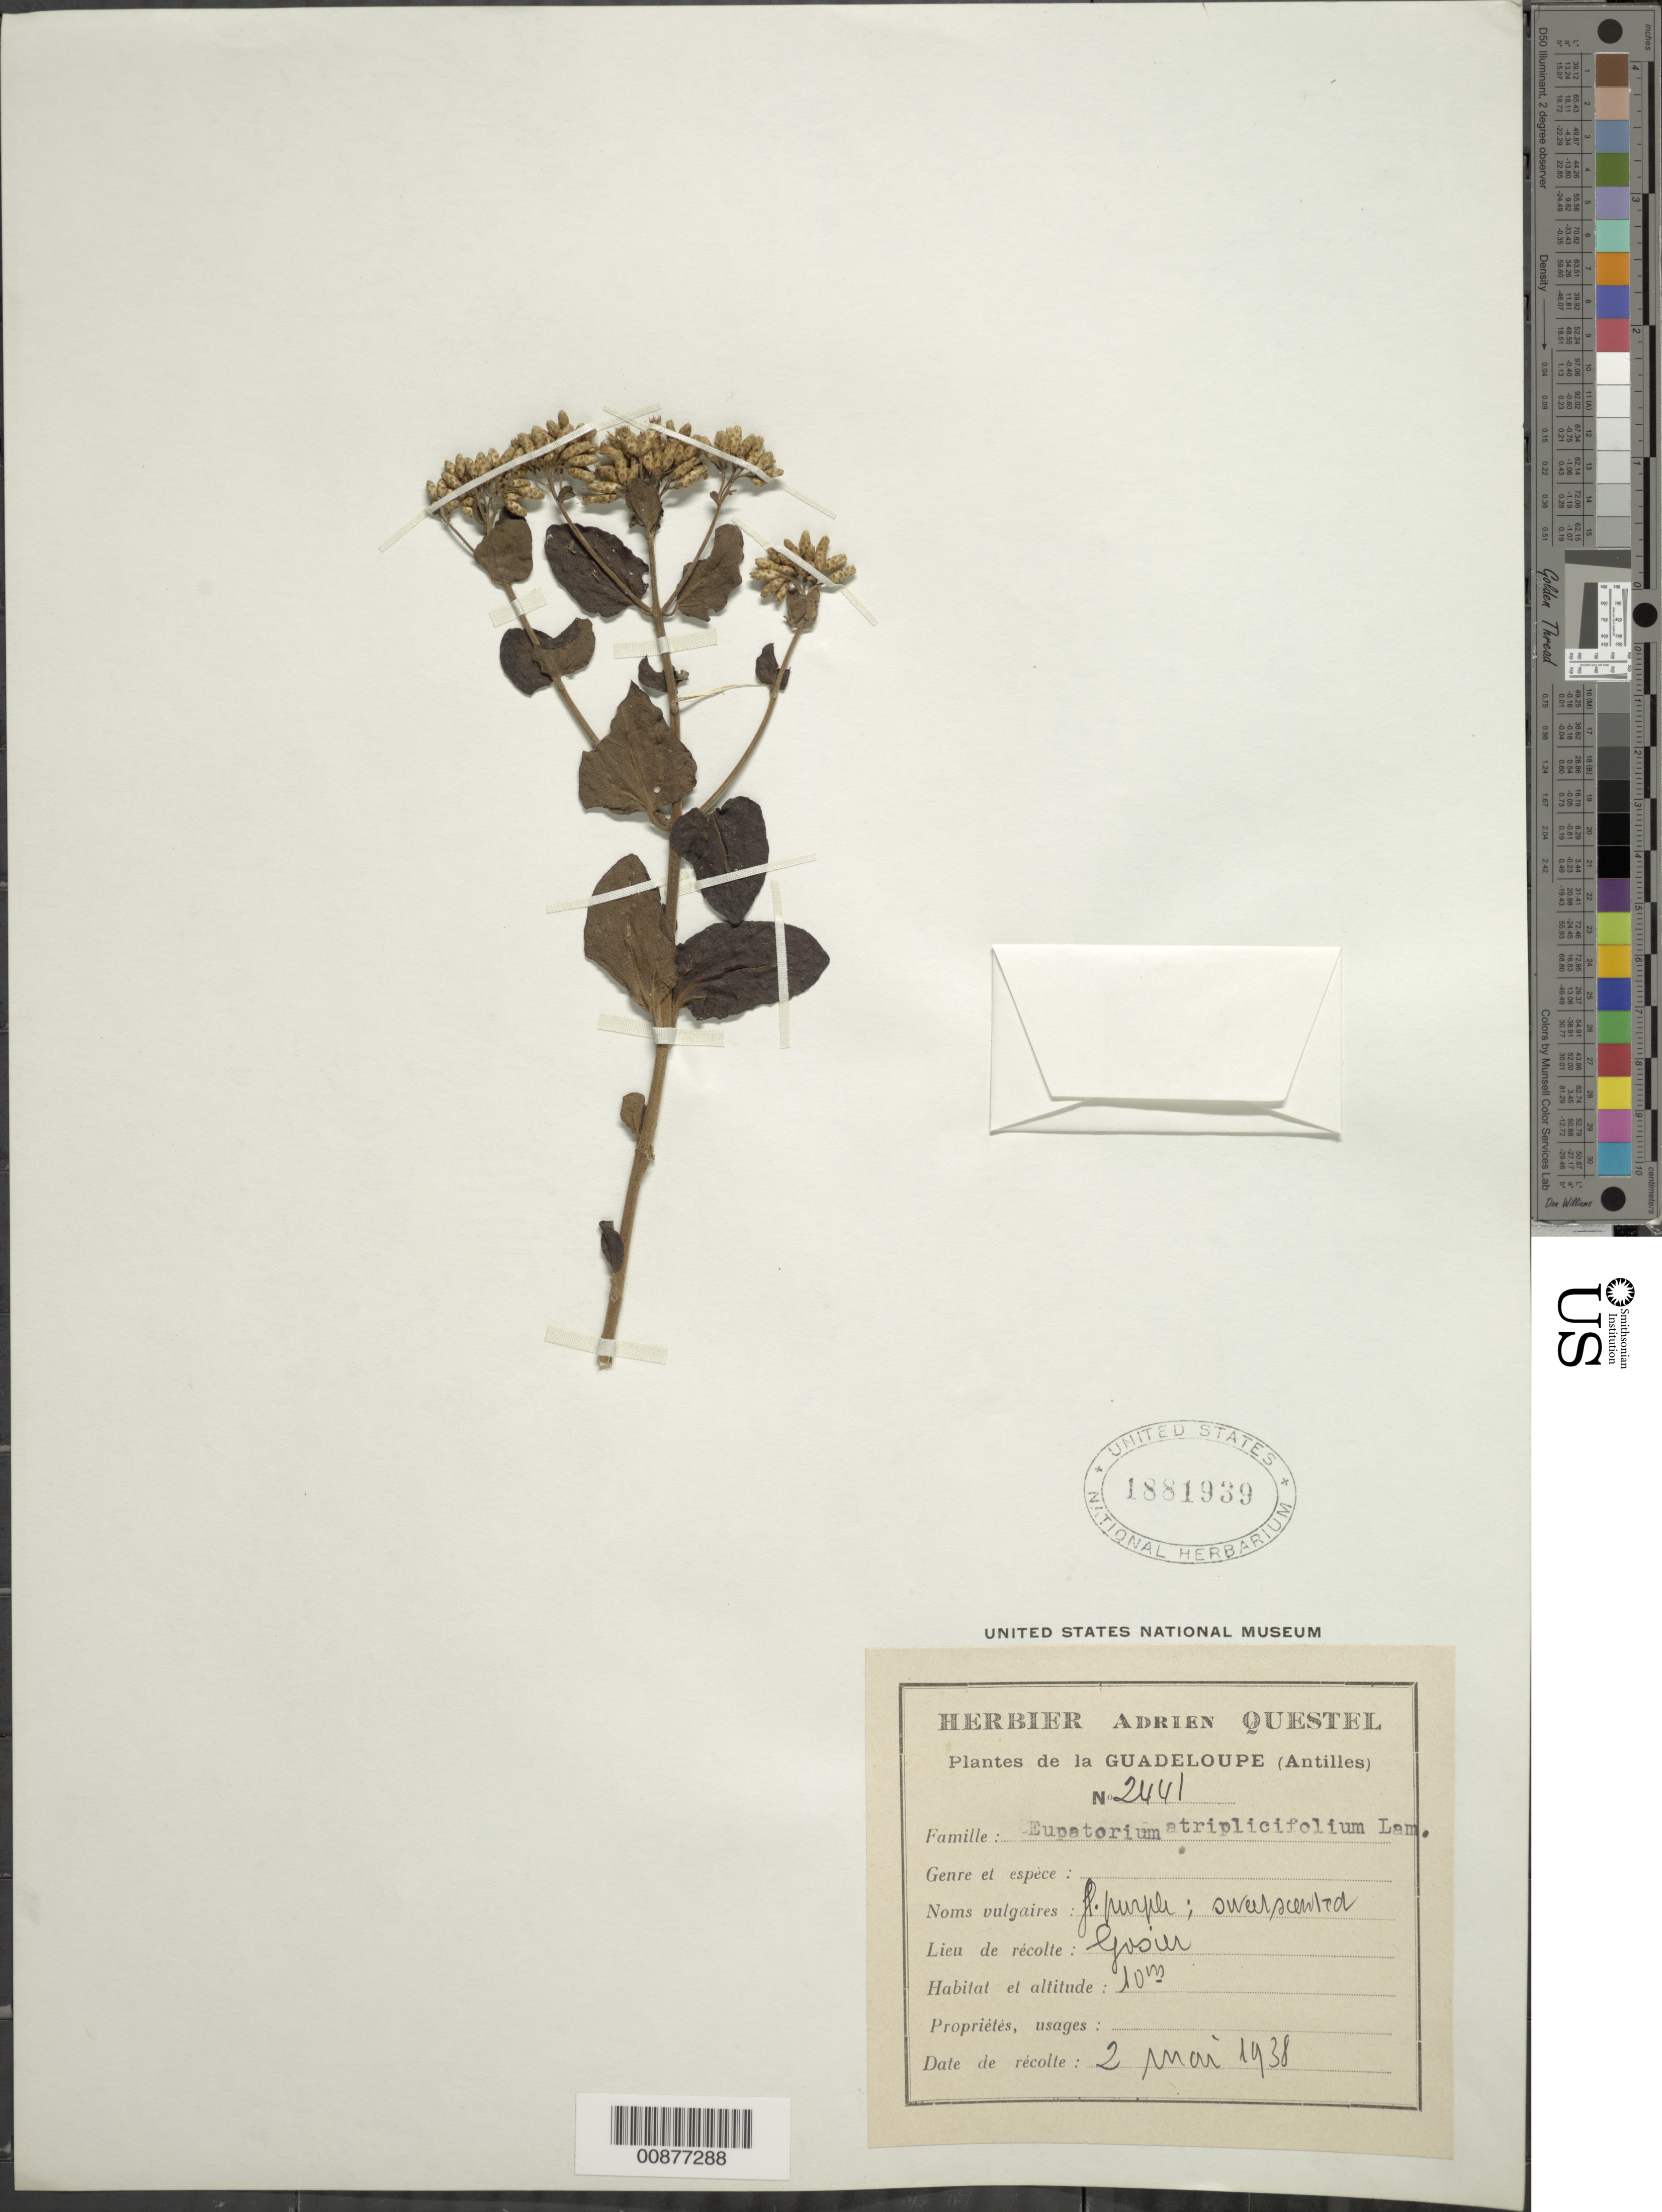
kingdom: Plantae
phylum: Tracheophyta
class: Magnoliopsida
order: Asterales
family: Asteraceae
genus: Chromolaena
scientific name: Chromolaena integrifolia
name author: (Lam.) R.M. King & H. Rob.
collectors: A. Questel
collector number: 2441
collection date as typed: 02 May 1938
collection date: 1938-05-02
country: Guadeloupe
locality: Gosier (sp?)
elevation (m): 10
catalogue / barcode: US 1881938